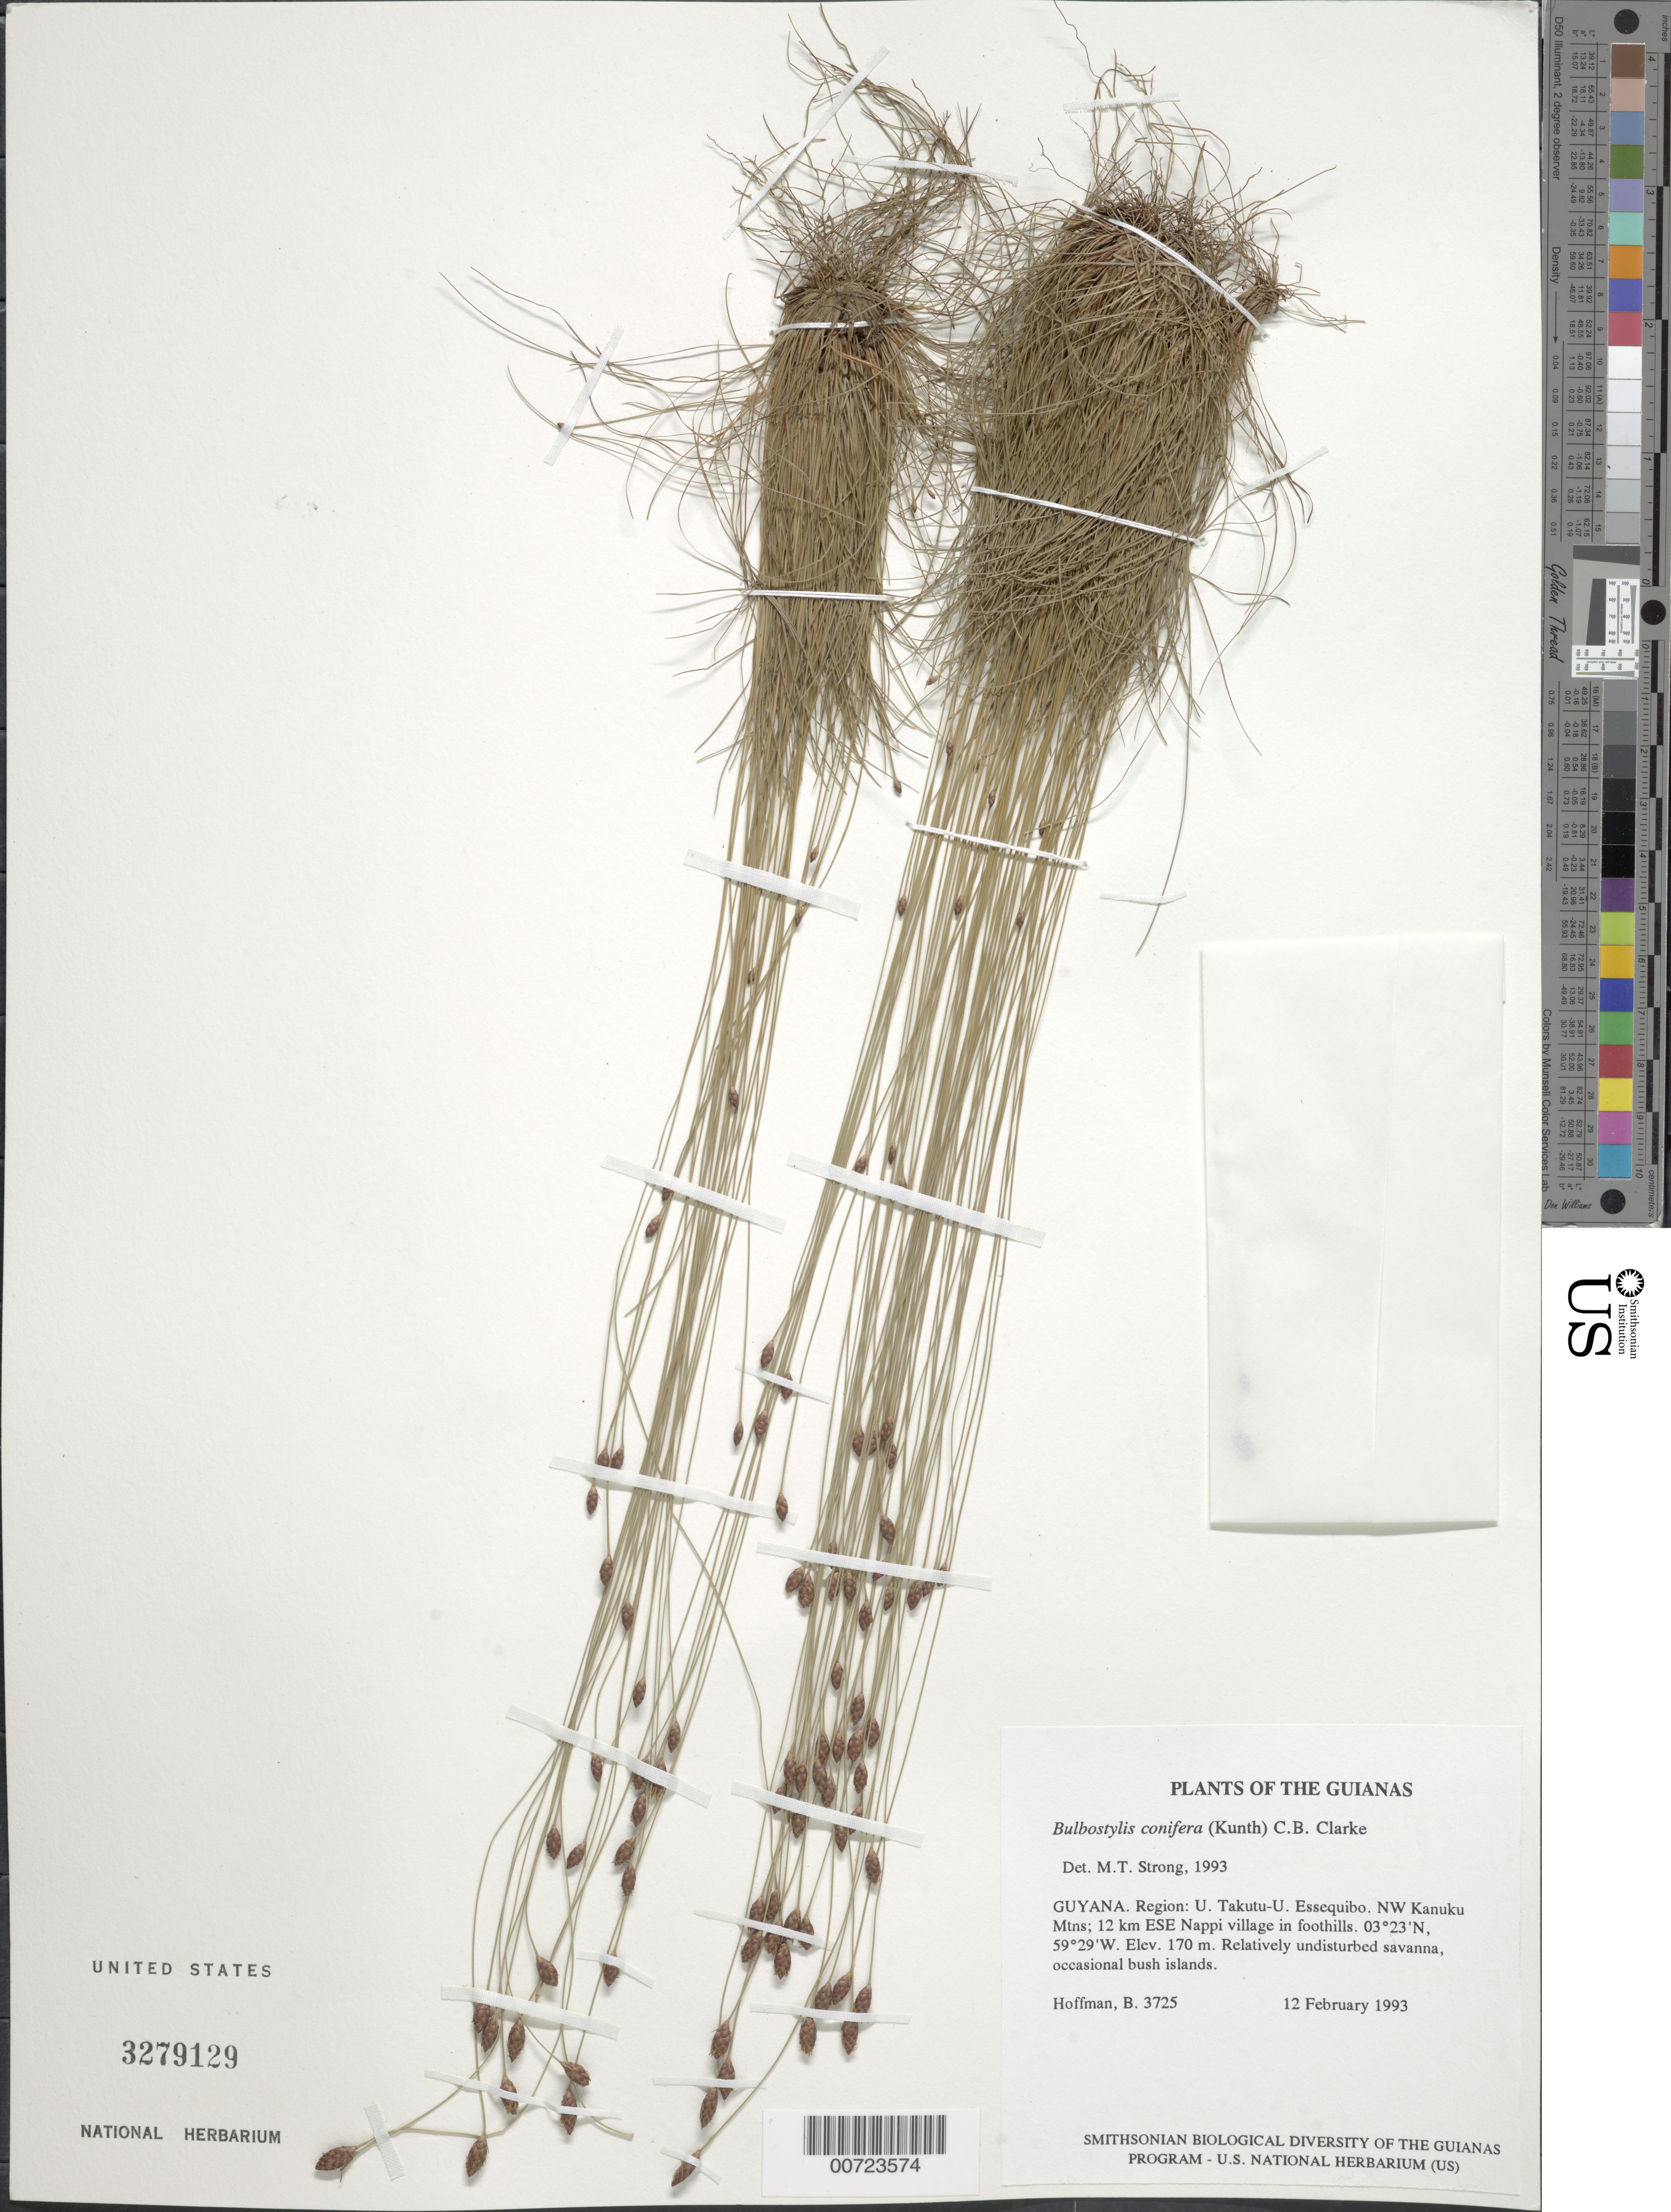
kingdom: Plantae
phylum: Tracheophyta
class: Liliopsida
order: Poales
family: Cyperaceae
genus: Bulbostylis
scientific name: Bulbostylis conifera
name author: (Kunth) C.B. Clarke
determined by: Strong, M. T., (US), Smithsonian Institution - National Museum of Natural History (UNITED STATES)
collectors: B. Hoffman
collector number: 3725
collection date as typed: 12 February 1993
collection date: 1993-02-12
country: Guyana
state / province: U. Takutu-U. Essequibo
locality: NW Kanuku Mountains; 12 km ESE of Nappi village in foothills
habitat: Relatively undisturbed savanna, occasional bush islands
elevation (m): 170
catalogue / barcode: US 3279129